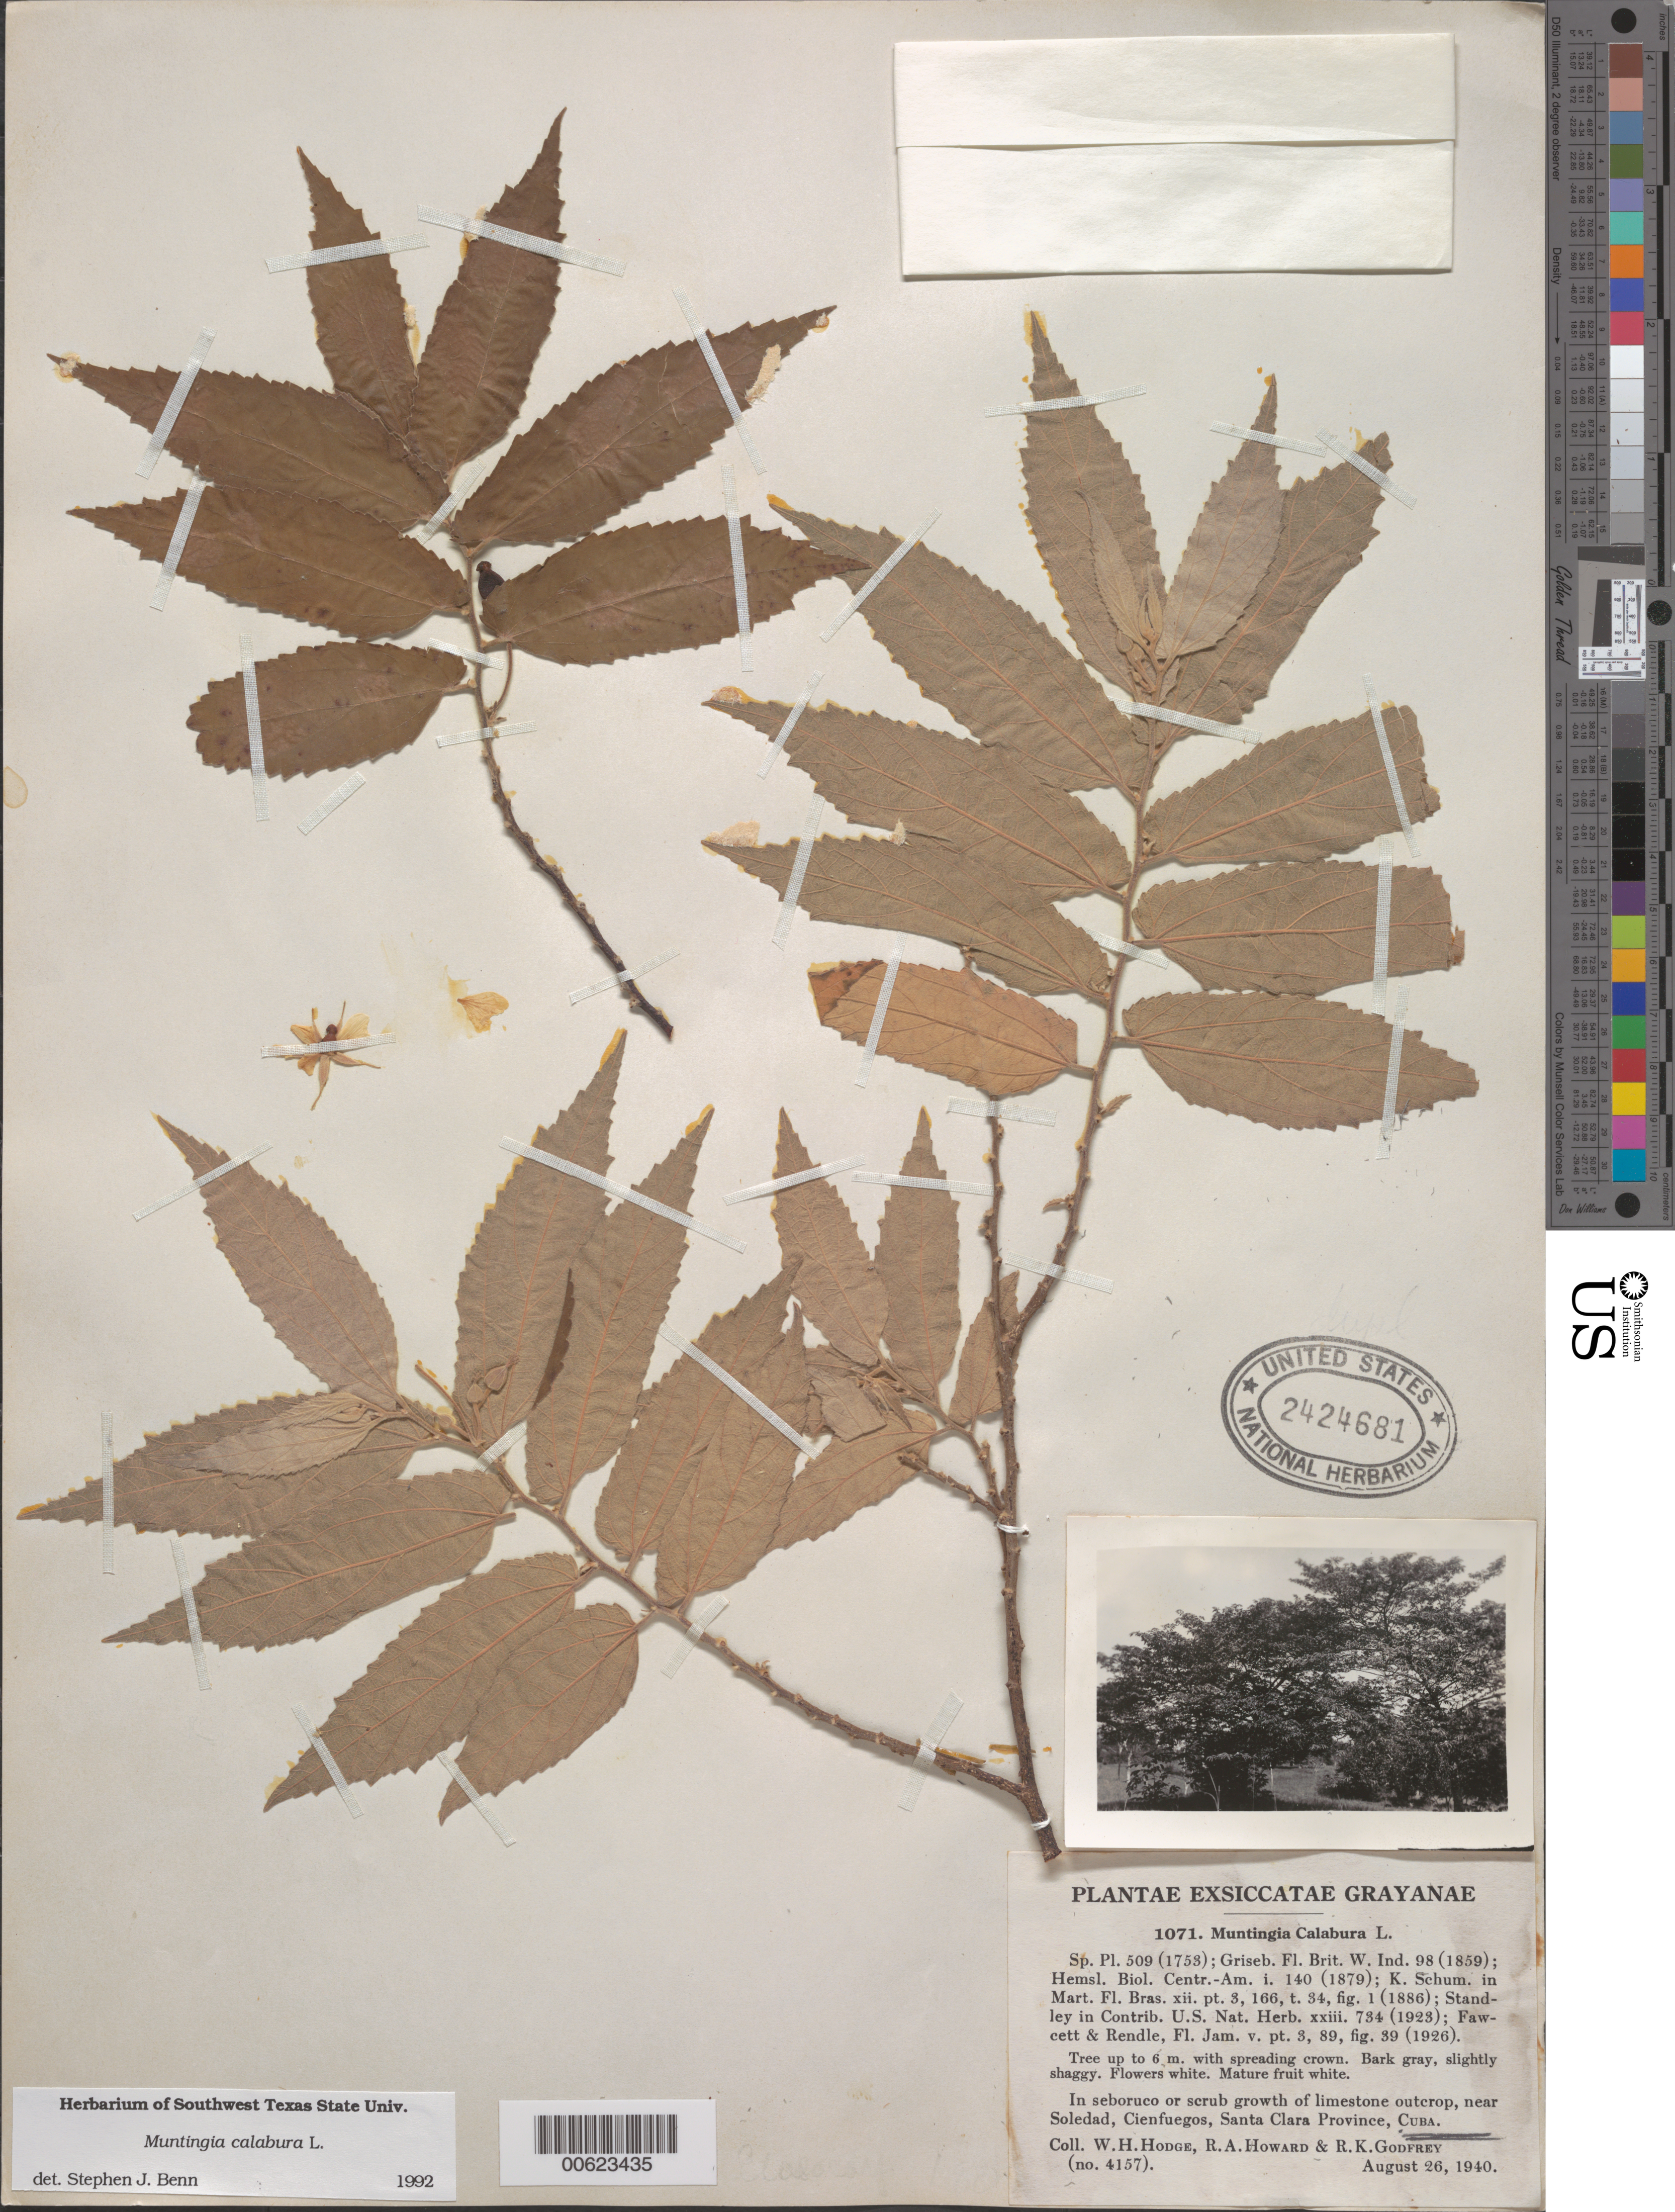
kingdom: Plantae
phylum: Tracheophyta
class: Magnoliopsida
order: Malvales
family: Muntingiaceae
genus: Muntingia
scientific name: Muntingia calabura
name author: L.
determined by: Benn, S. J.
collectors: W. Hodge, R. A. Howard & R. K. Godfrey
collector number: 4157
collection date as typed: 26 Aug 1940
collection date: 1940-08-26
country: Cuba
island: Greater Antilles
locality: Santa Clara Prov. Near Soledad, Cienfuegos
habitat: In seboruco or scrub growth of limestone outcrop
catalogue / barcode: US 2424681